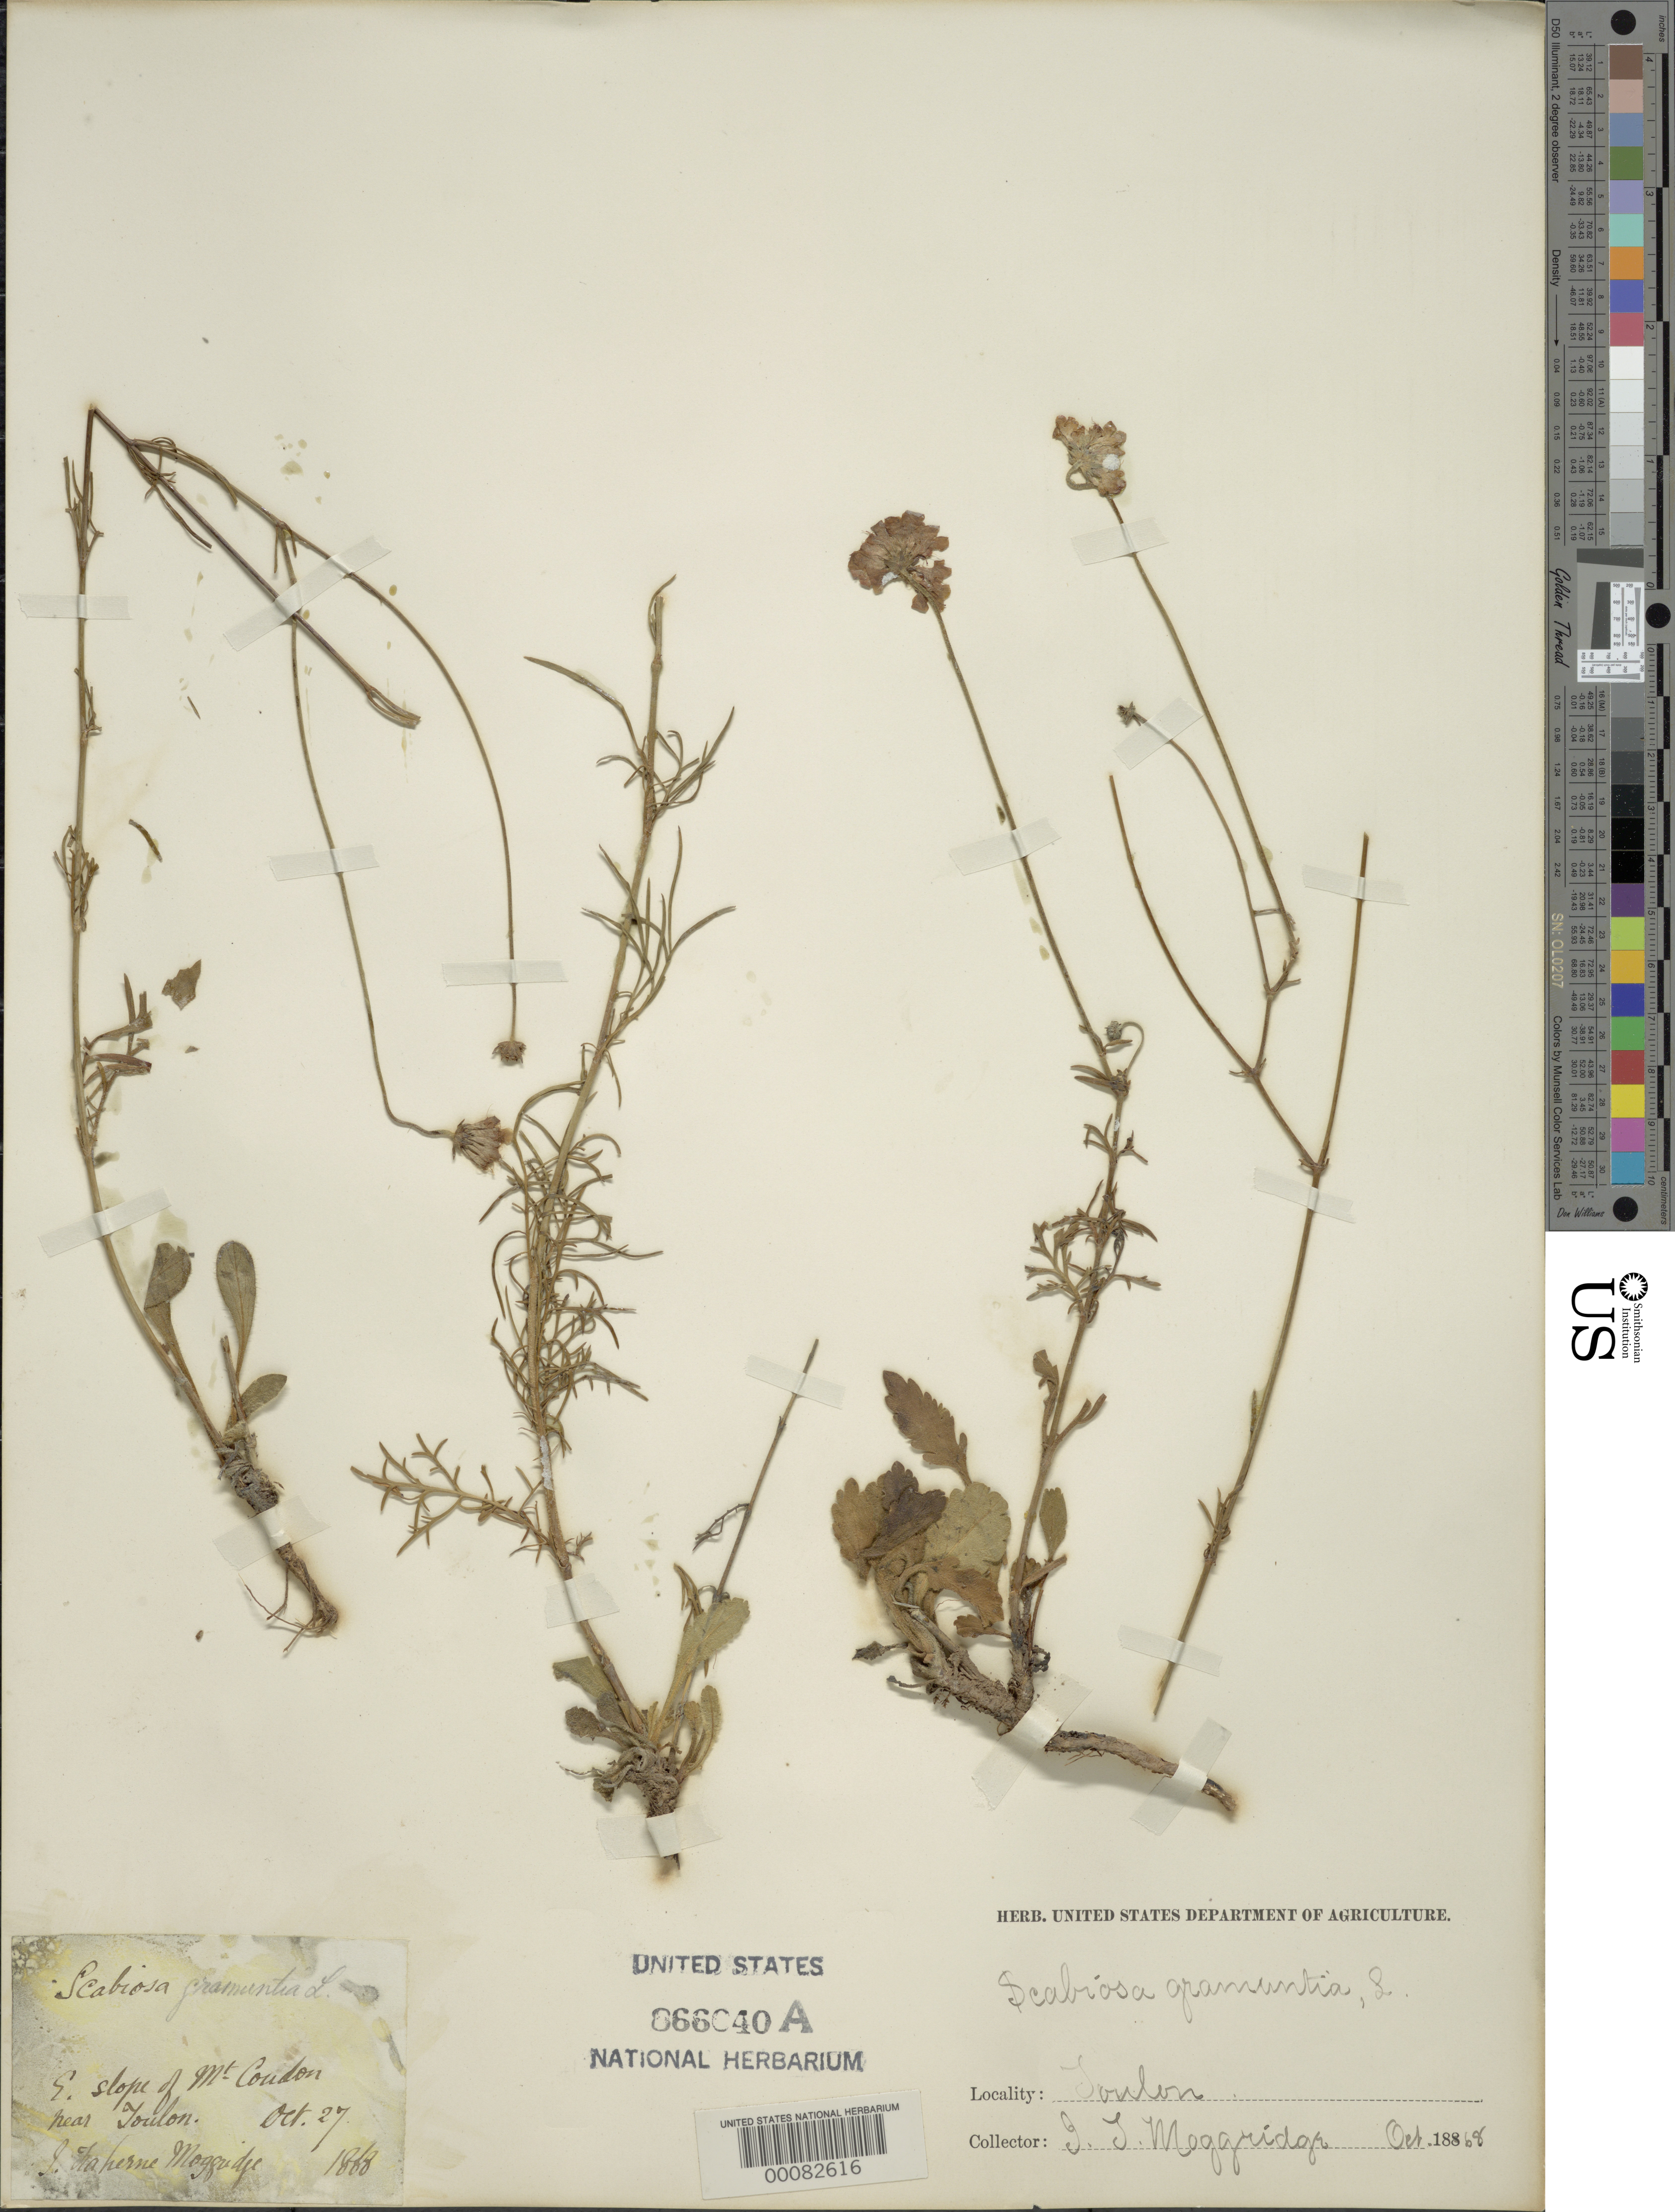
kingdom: Plantae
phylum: Tracheophyta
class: Magnoliopsida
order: Dipsacales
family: Caprifoliaceae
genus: Scabiosa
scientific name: Scabiosa gramuntia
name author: L.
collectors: J. T. Moggridge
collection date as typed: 27 Oct 1868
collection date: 1868-10-27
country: France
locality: Mt. Coudon, near Toulon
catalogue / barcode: US 866040A